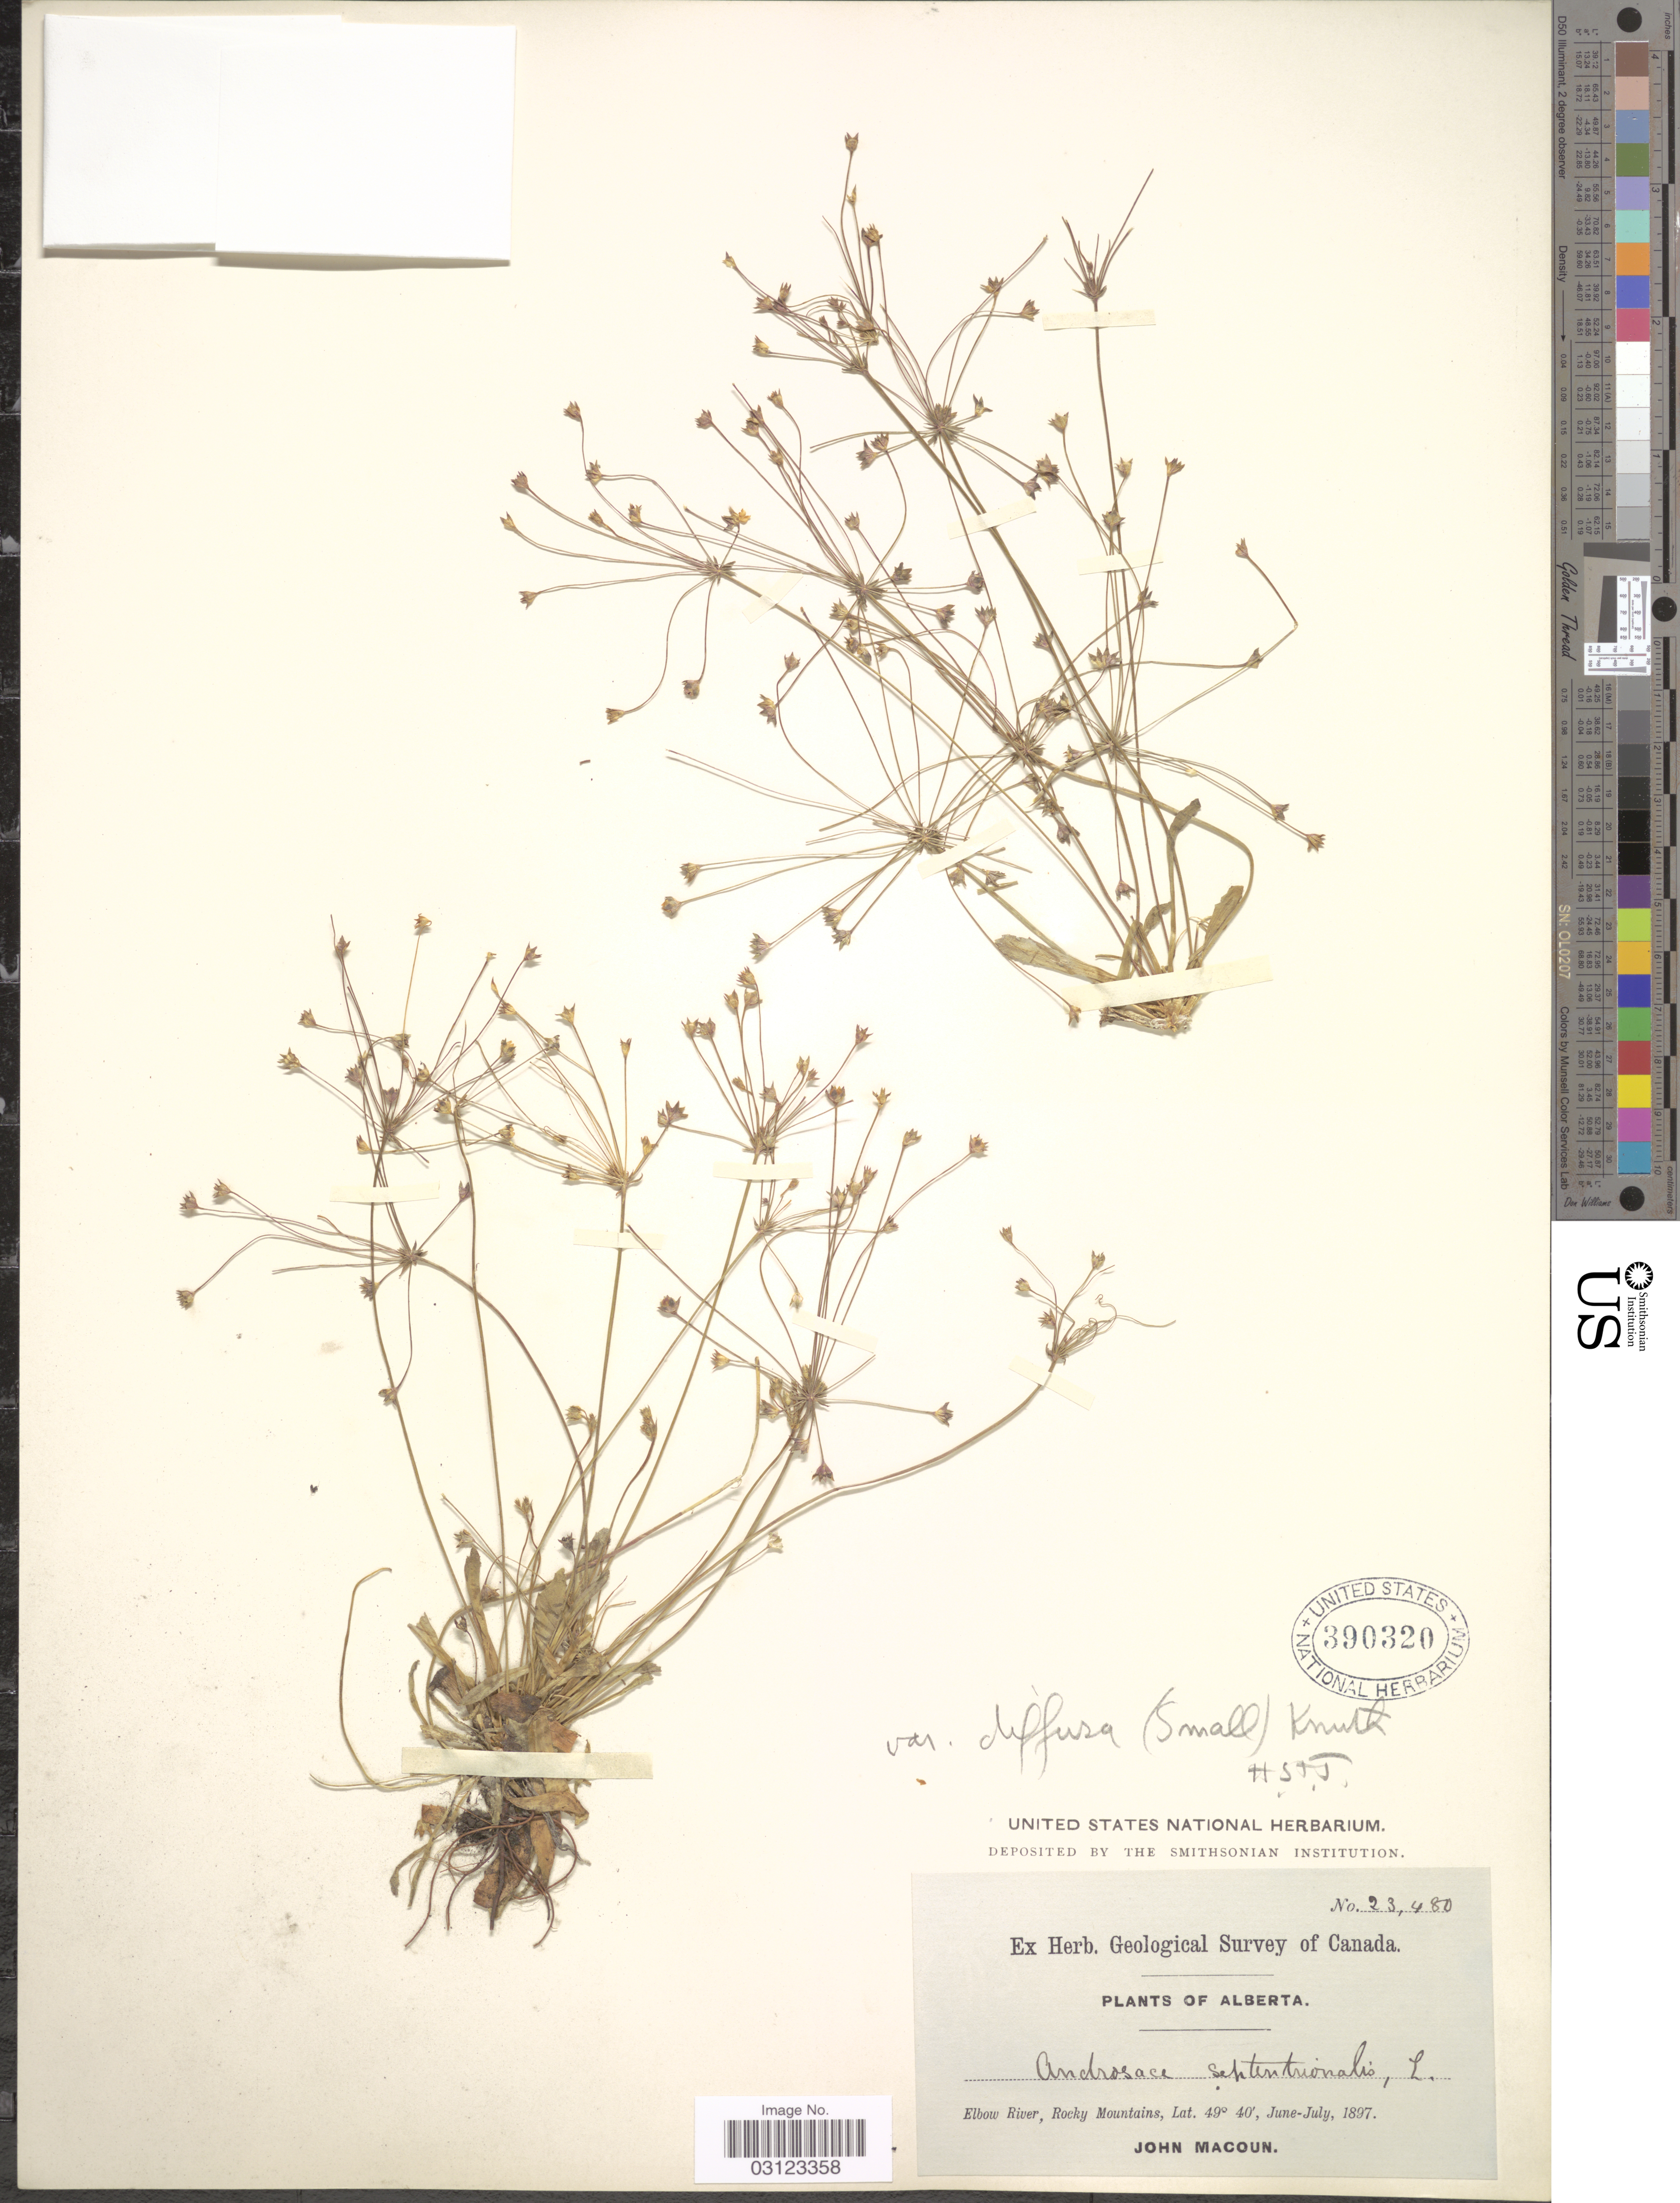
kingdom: Plantae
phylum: Tracheophyta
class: Magnoliopsida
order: Ericales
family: Primulaceae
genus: Androsace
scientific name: Androsace septentrionalis var. diffusa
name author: (Small) R. Knuth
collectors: J. Macoun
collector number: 23480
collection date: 1897-06/1897-07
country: Canada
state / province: Alberta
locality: Elbow River. Rocky Mountains.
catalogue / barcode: US 390320